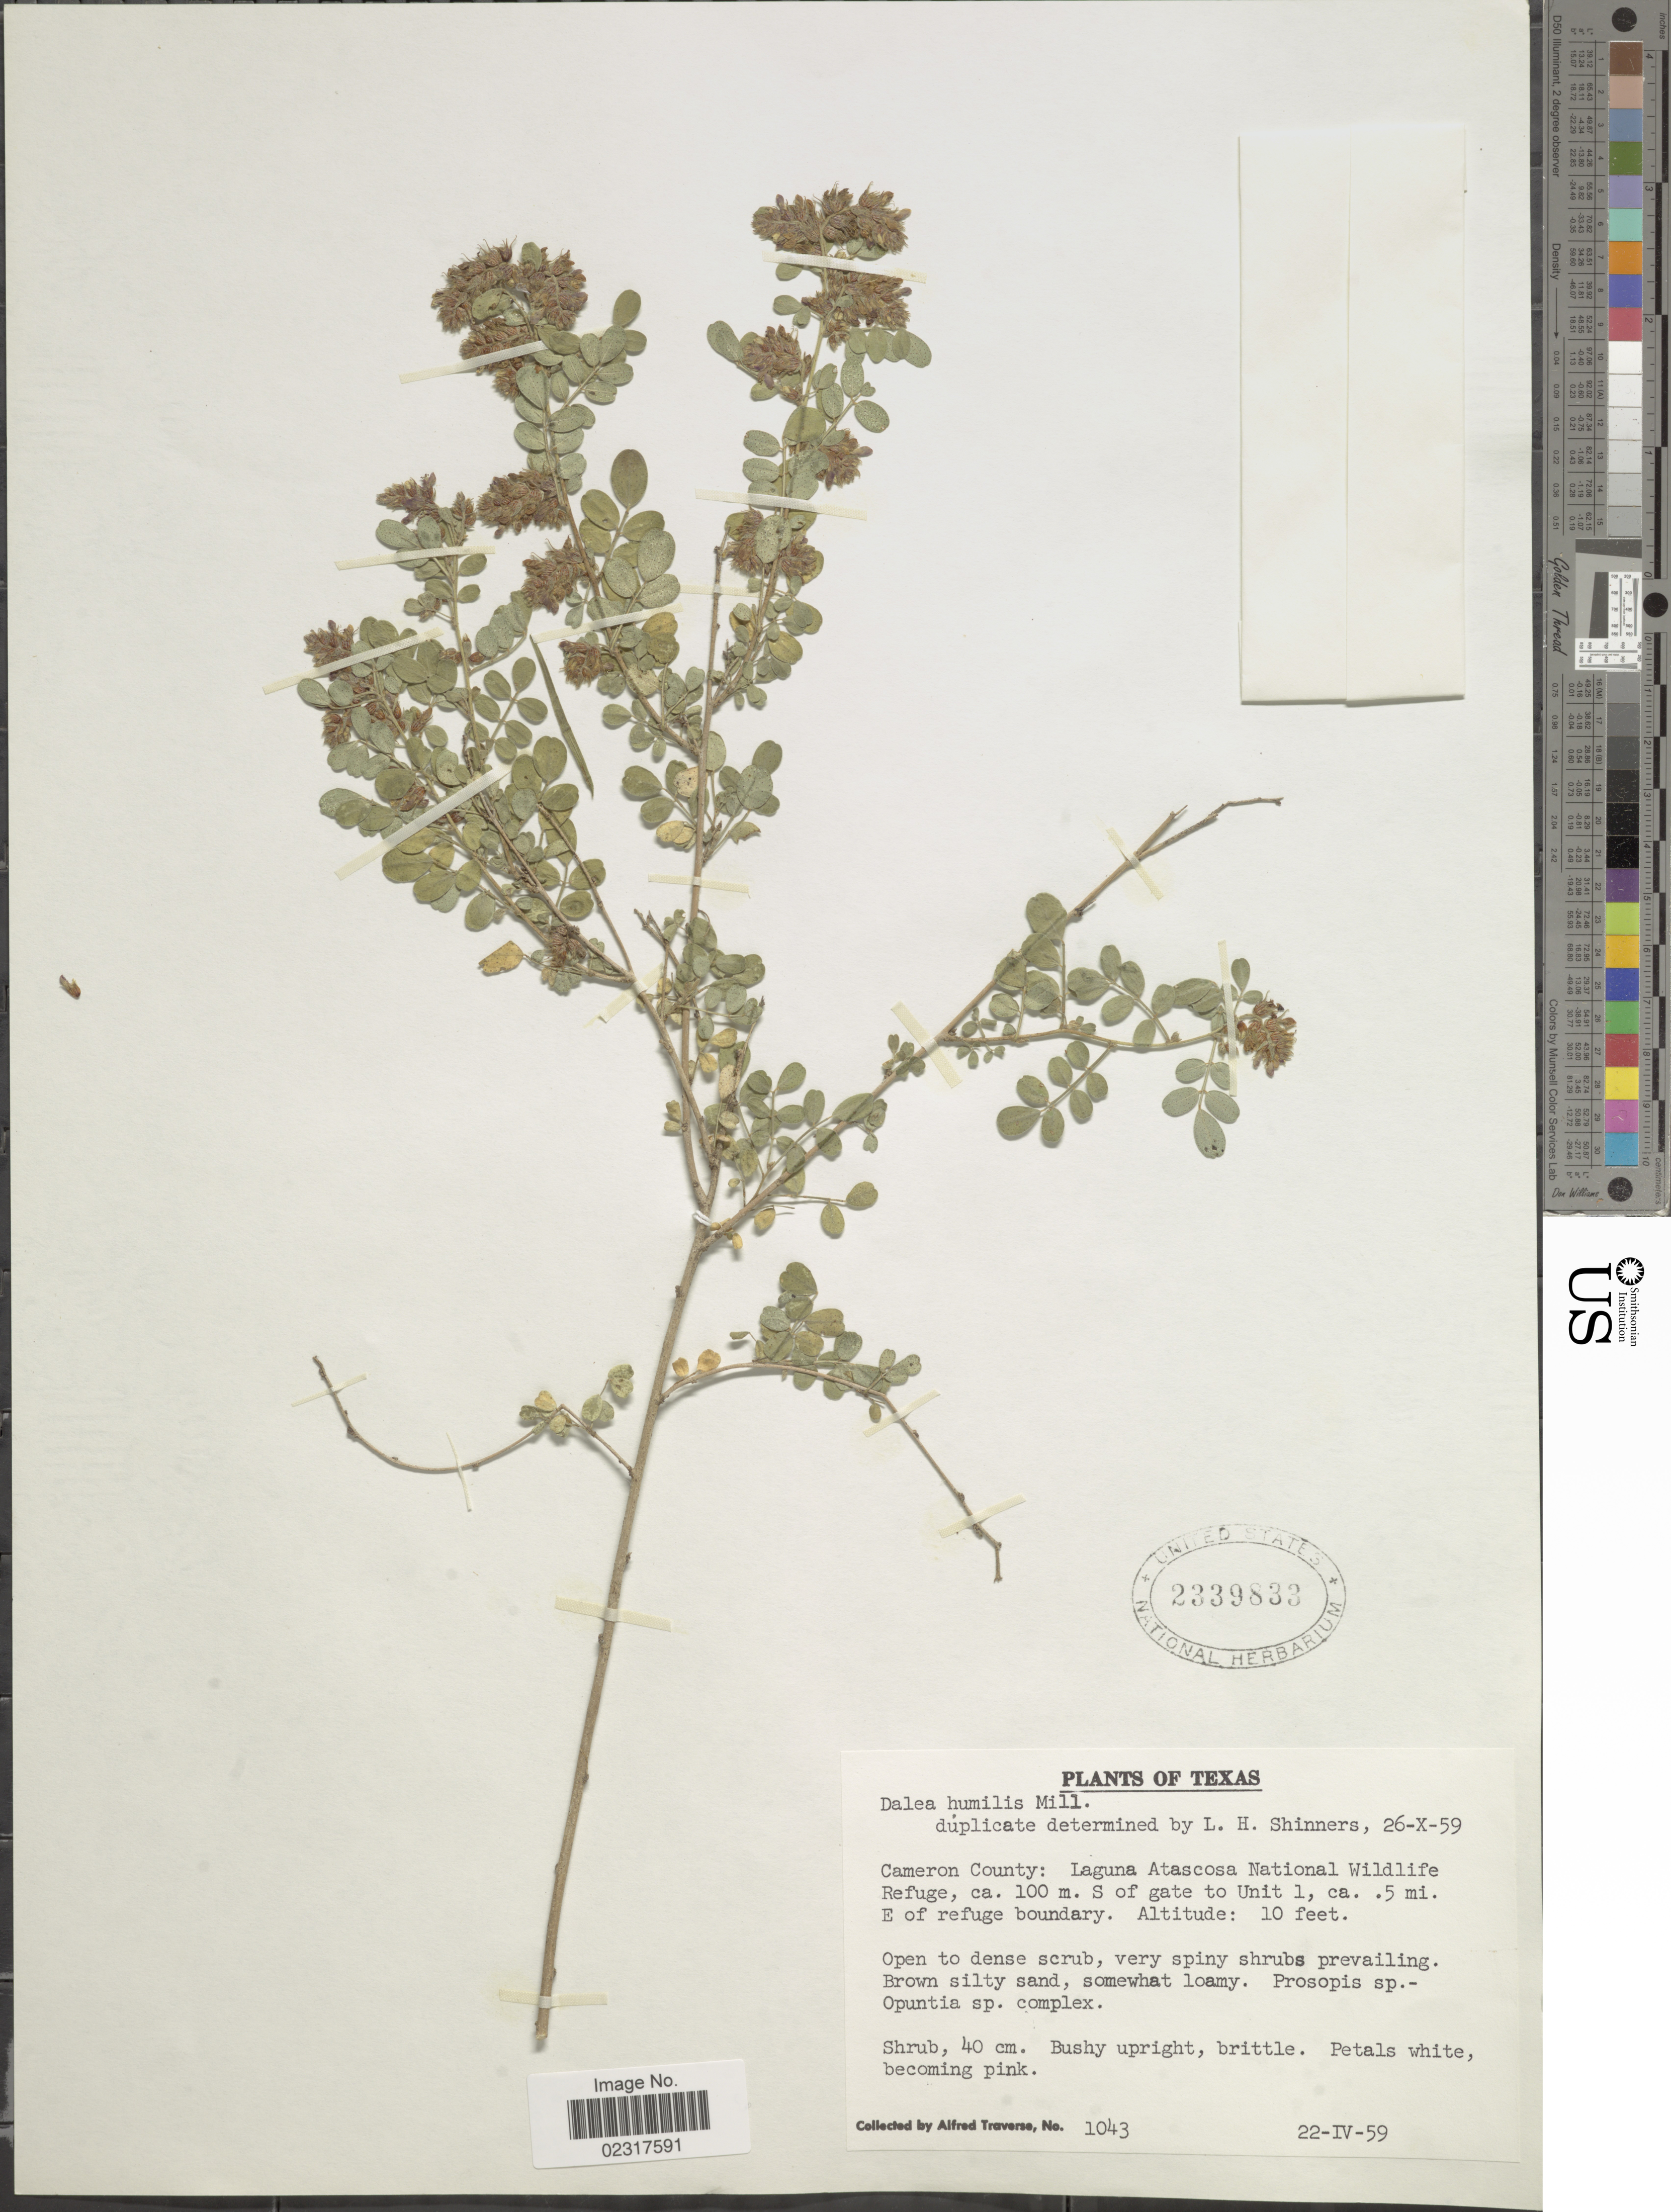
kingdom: Plantae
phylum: Tracheophyta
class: Magnoliopsida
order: Fabales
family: Fabaceae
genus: Dalea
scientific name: Dalea humilis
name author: G. Don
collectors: A. Traverse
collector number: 1043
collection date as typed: Transcribed d/m/y: 22/4/59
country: United States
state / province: Texas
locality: Cameron County, Laguna Atascosa National Wildlife Refude, ca 100 m S of gate to Unit 1, ca 5 mi E of refuge boundary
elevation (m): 3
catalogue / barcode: US 2339833